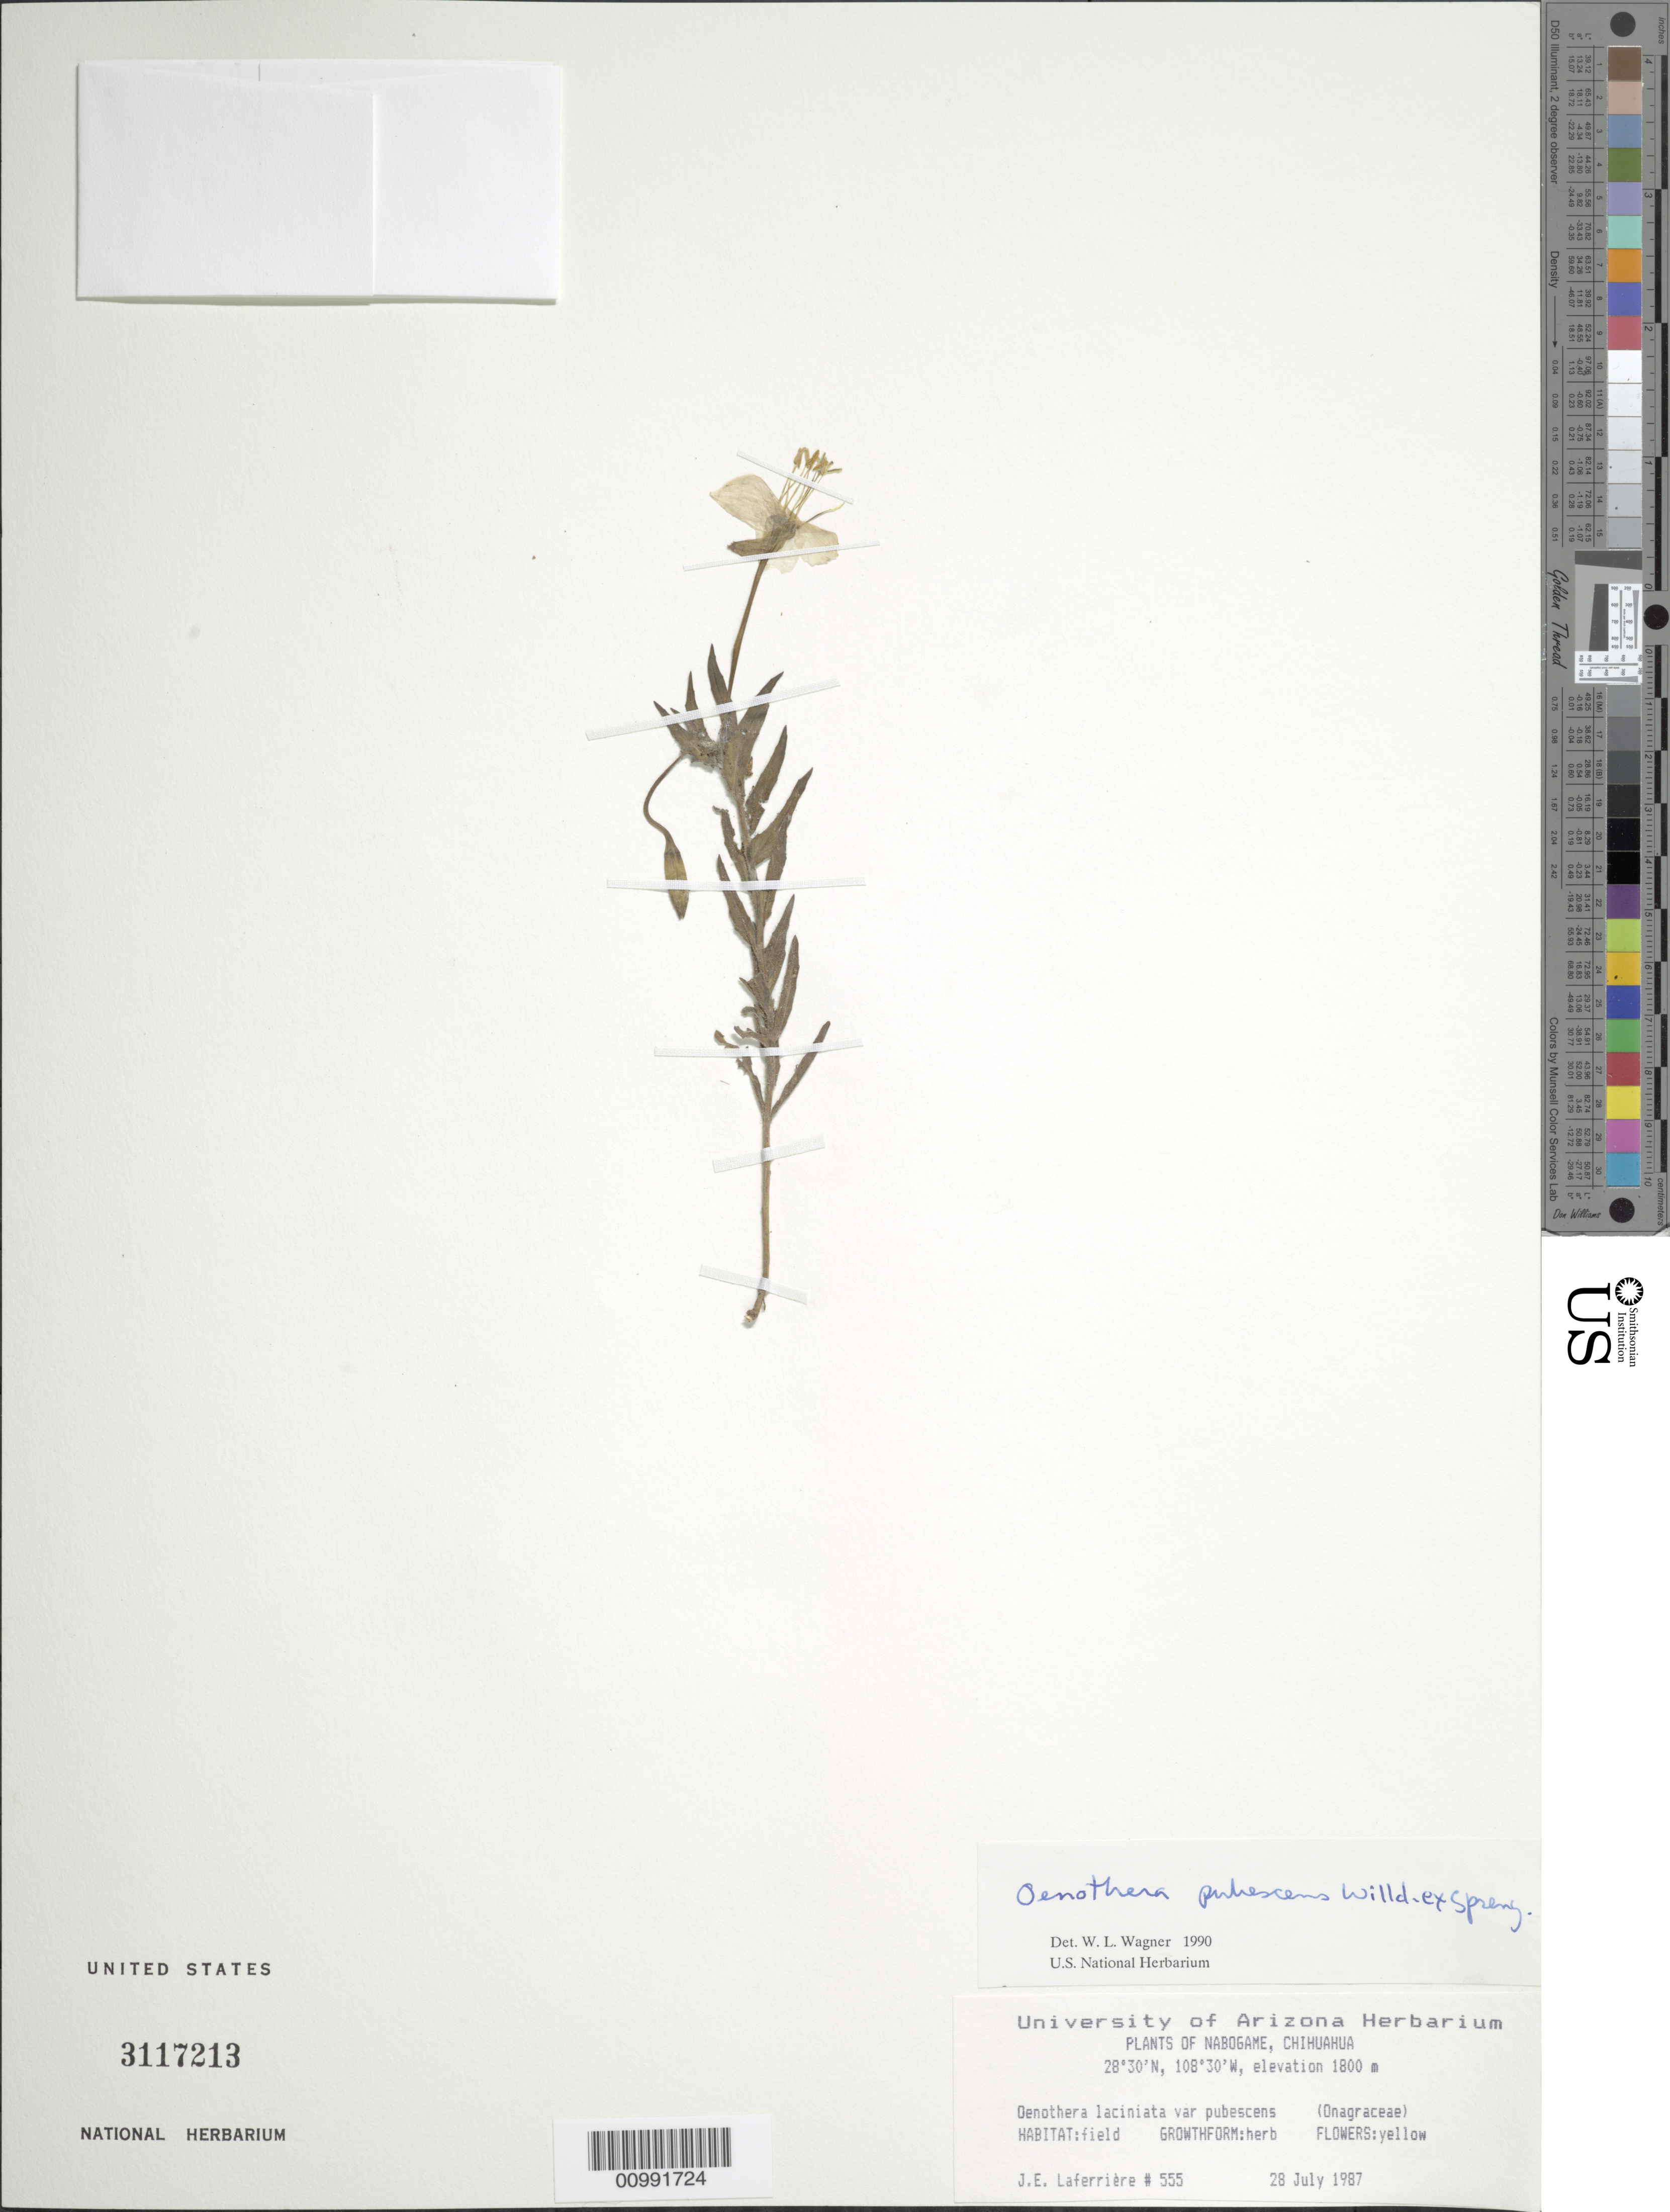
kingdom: Plantae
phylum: Tracheophyta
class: Magnoliopsida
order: Myrtales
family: Onagraceae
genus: Oenothera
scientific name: Oenothera pubescens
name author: Willd. ex Spreng.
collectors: J. E. Laferrière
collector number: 555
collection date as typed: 28 Jul 1987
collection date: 1987-07-28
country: United States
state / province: Arizona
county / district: Pima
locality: Nabogame, Chihuahua.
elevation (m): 1800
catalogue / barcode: US 3117213